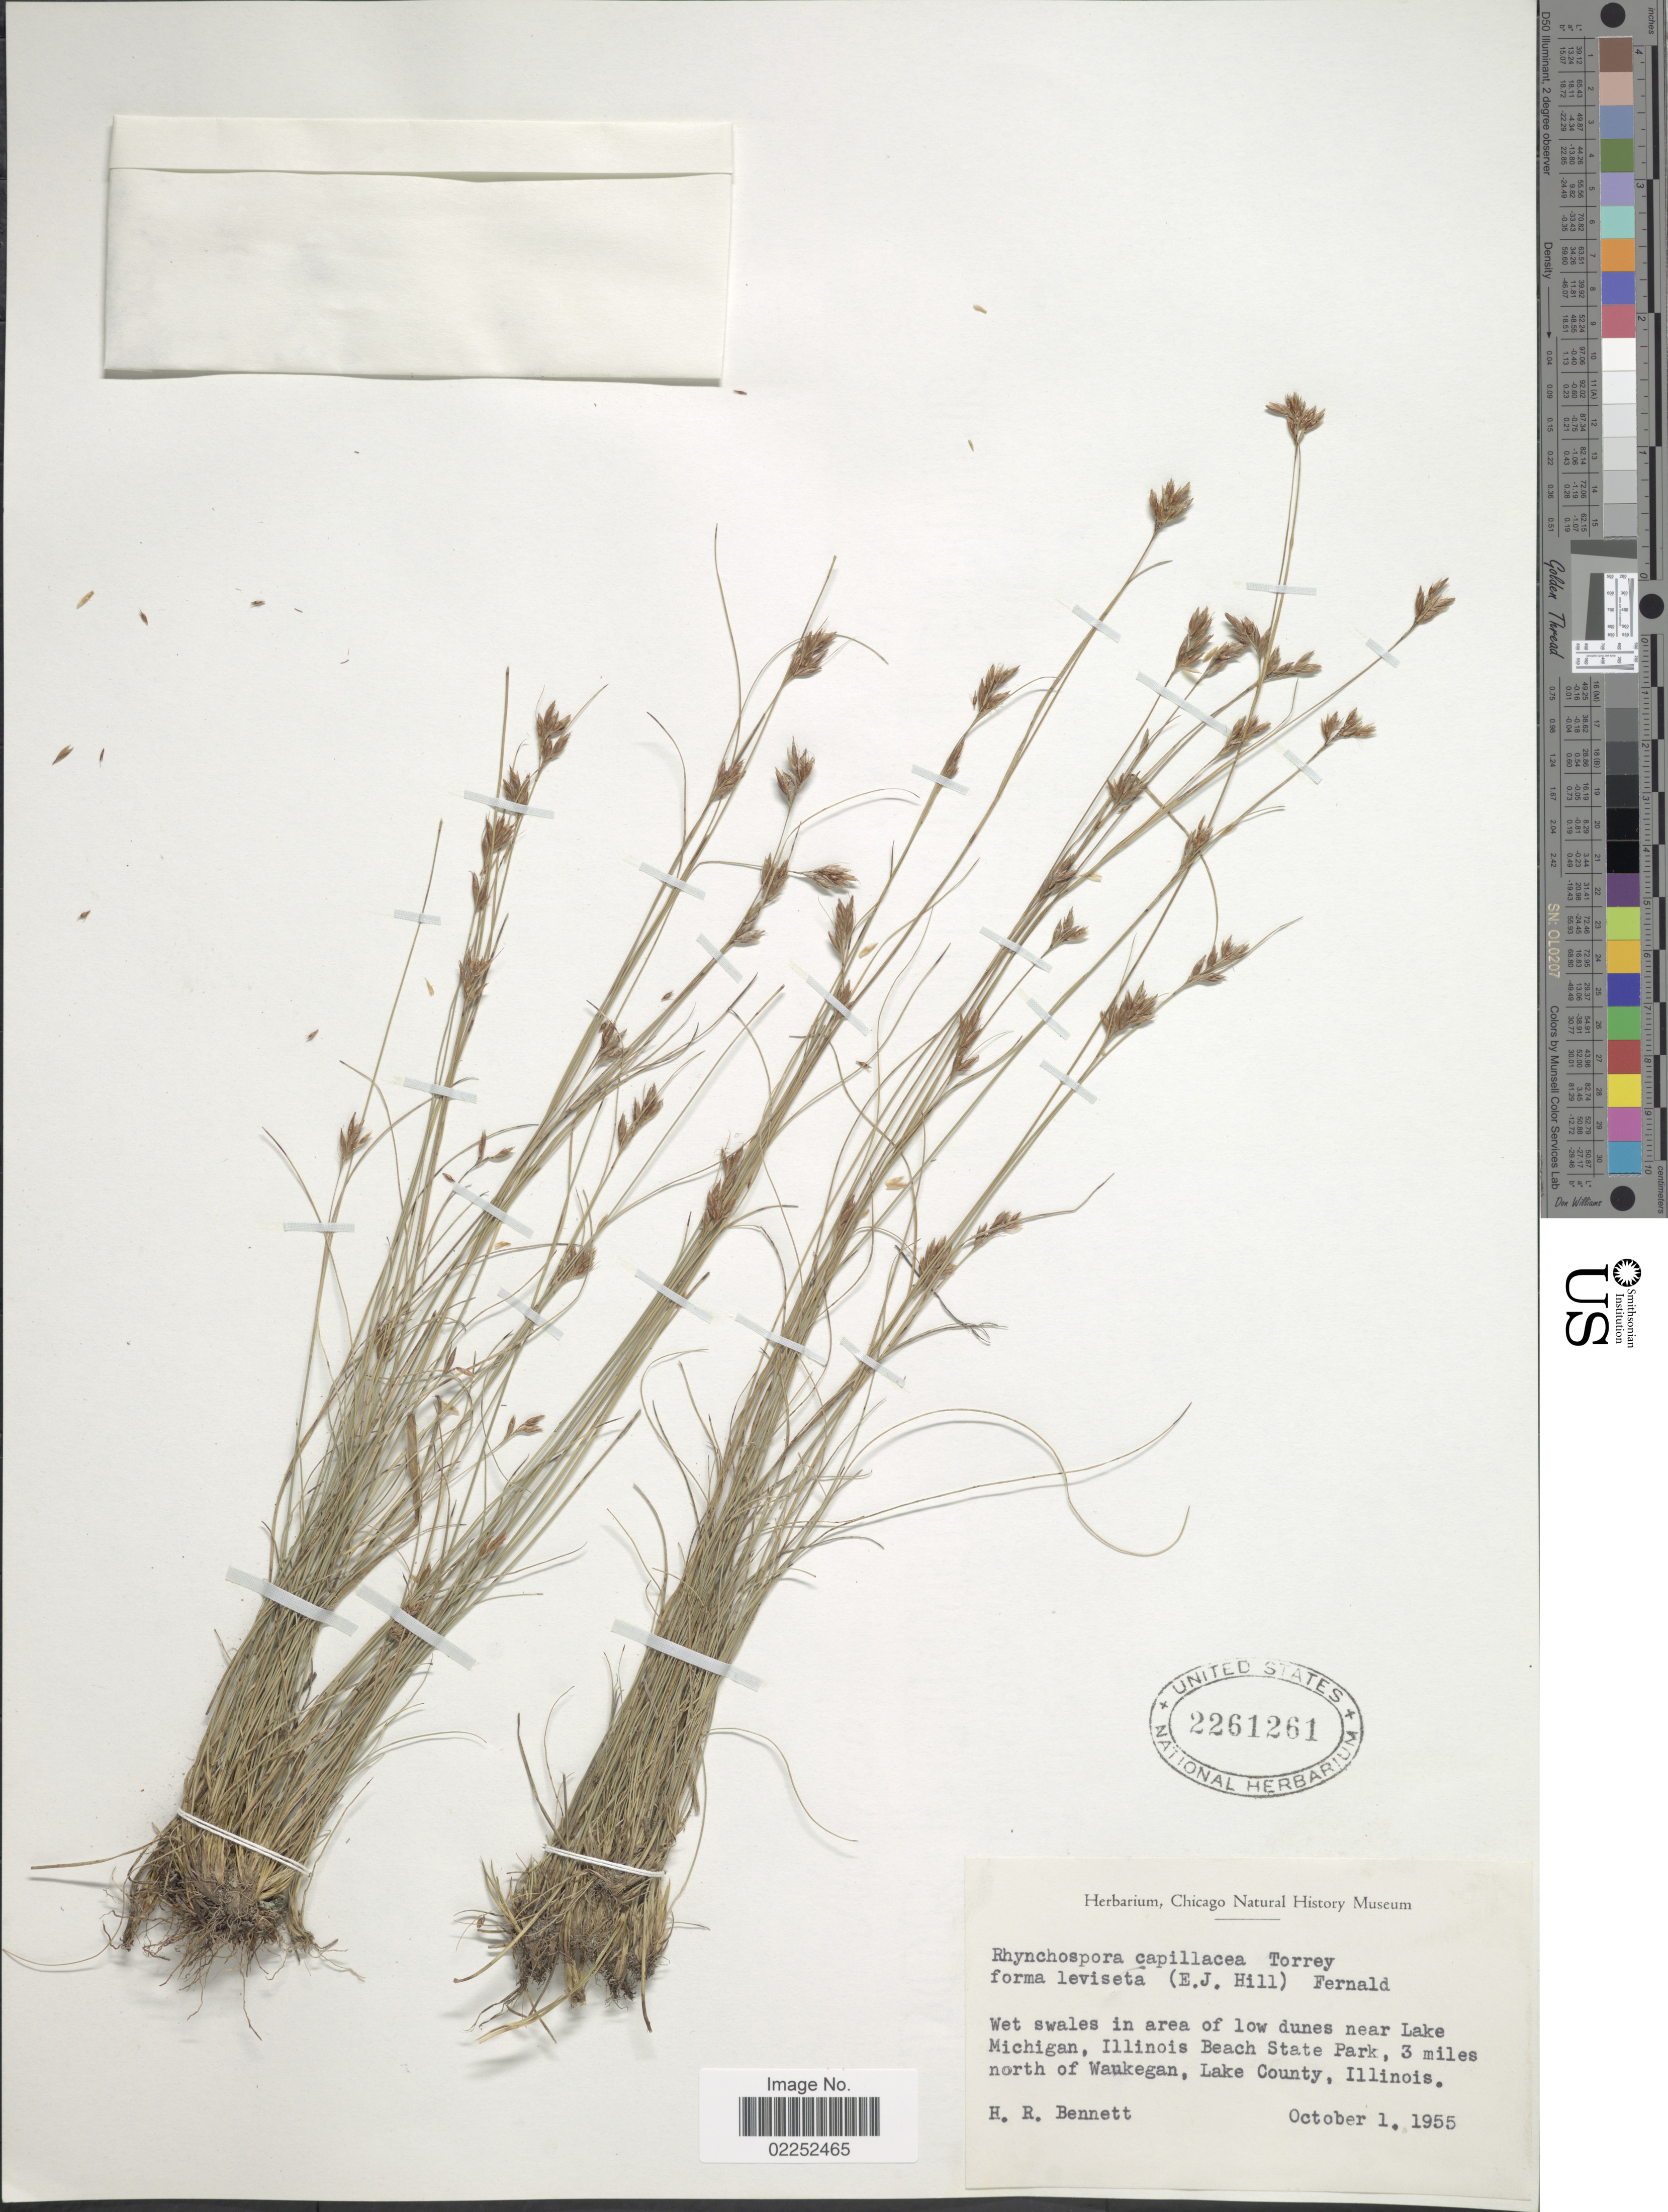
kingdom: Plantae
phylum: Tracheophyta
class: Liliopsida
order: Poales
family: Cyperaceae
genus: Rhynchospora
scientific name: Rhynchospora capillacea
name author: Torr.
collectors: H. R. Bennett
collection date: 1955-10-01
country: United States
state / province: Illinois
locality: Wet swales in area of low dunes near Lake Michigan, Illinois Beach State Park, 3 miles north of Waukegan, Lake County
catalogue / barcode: US 2261261